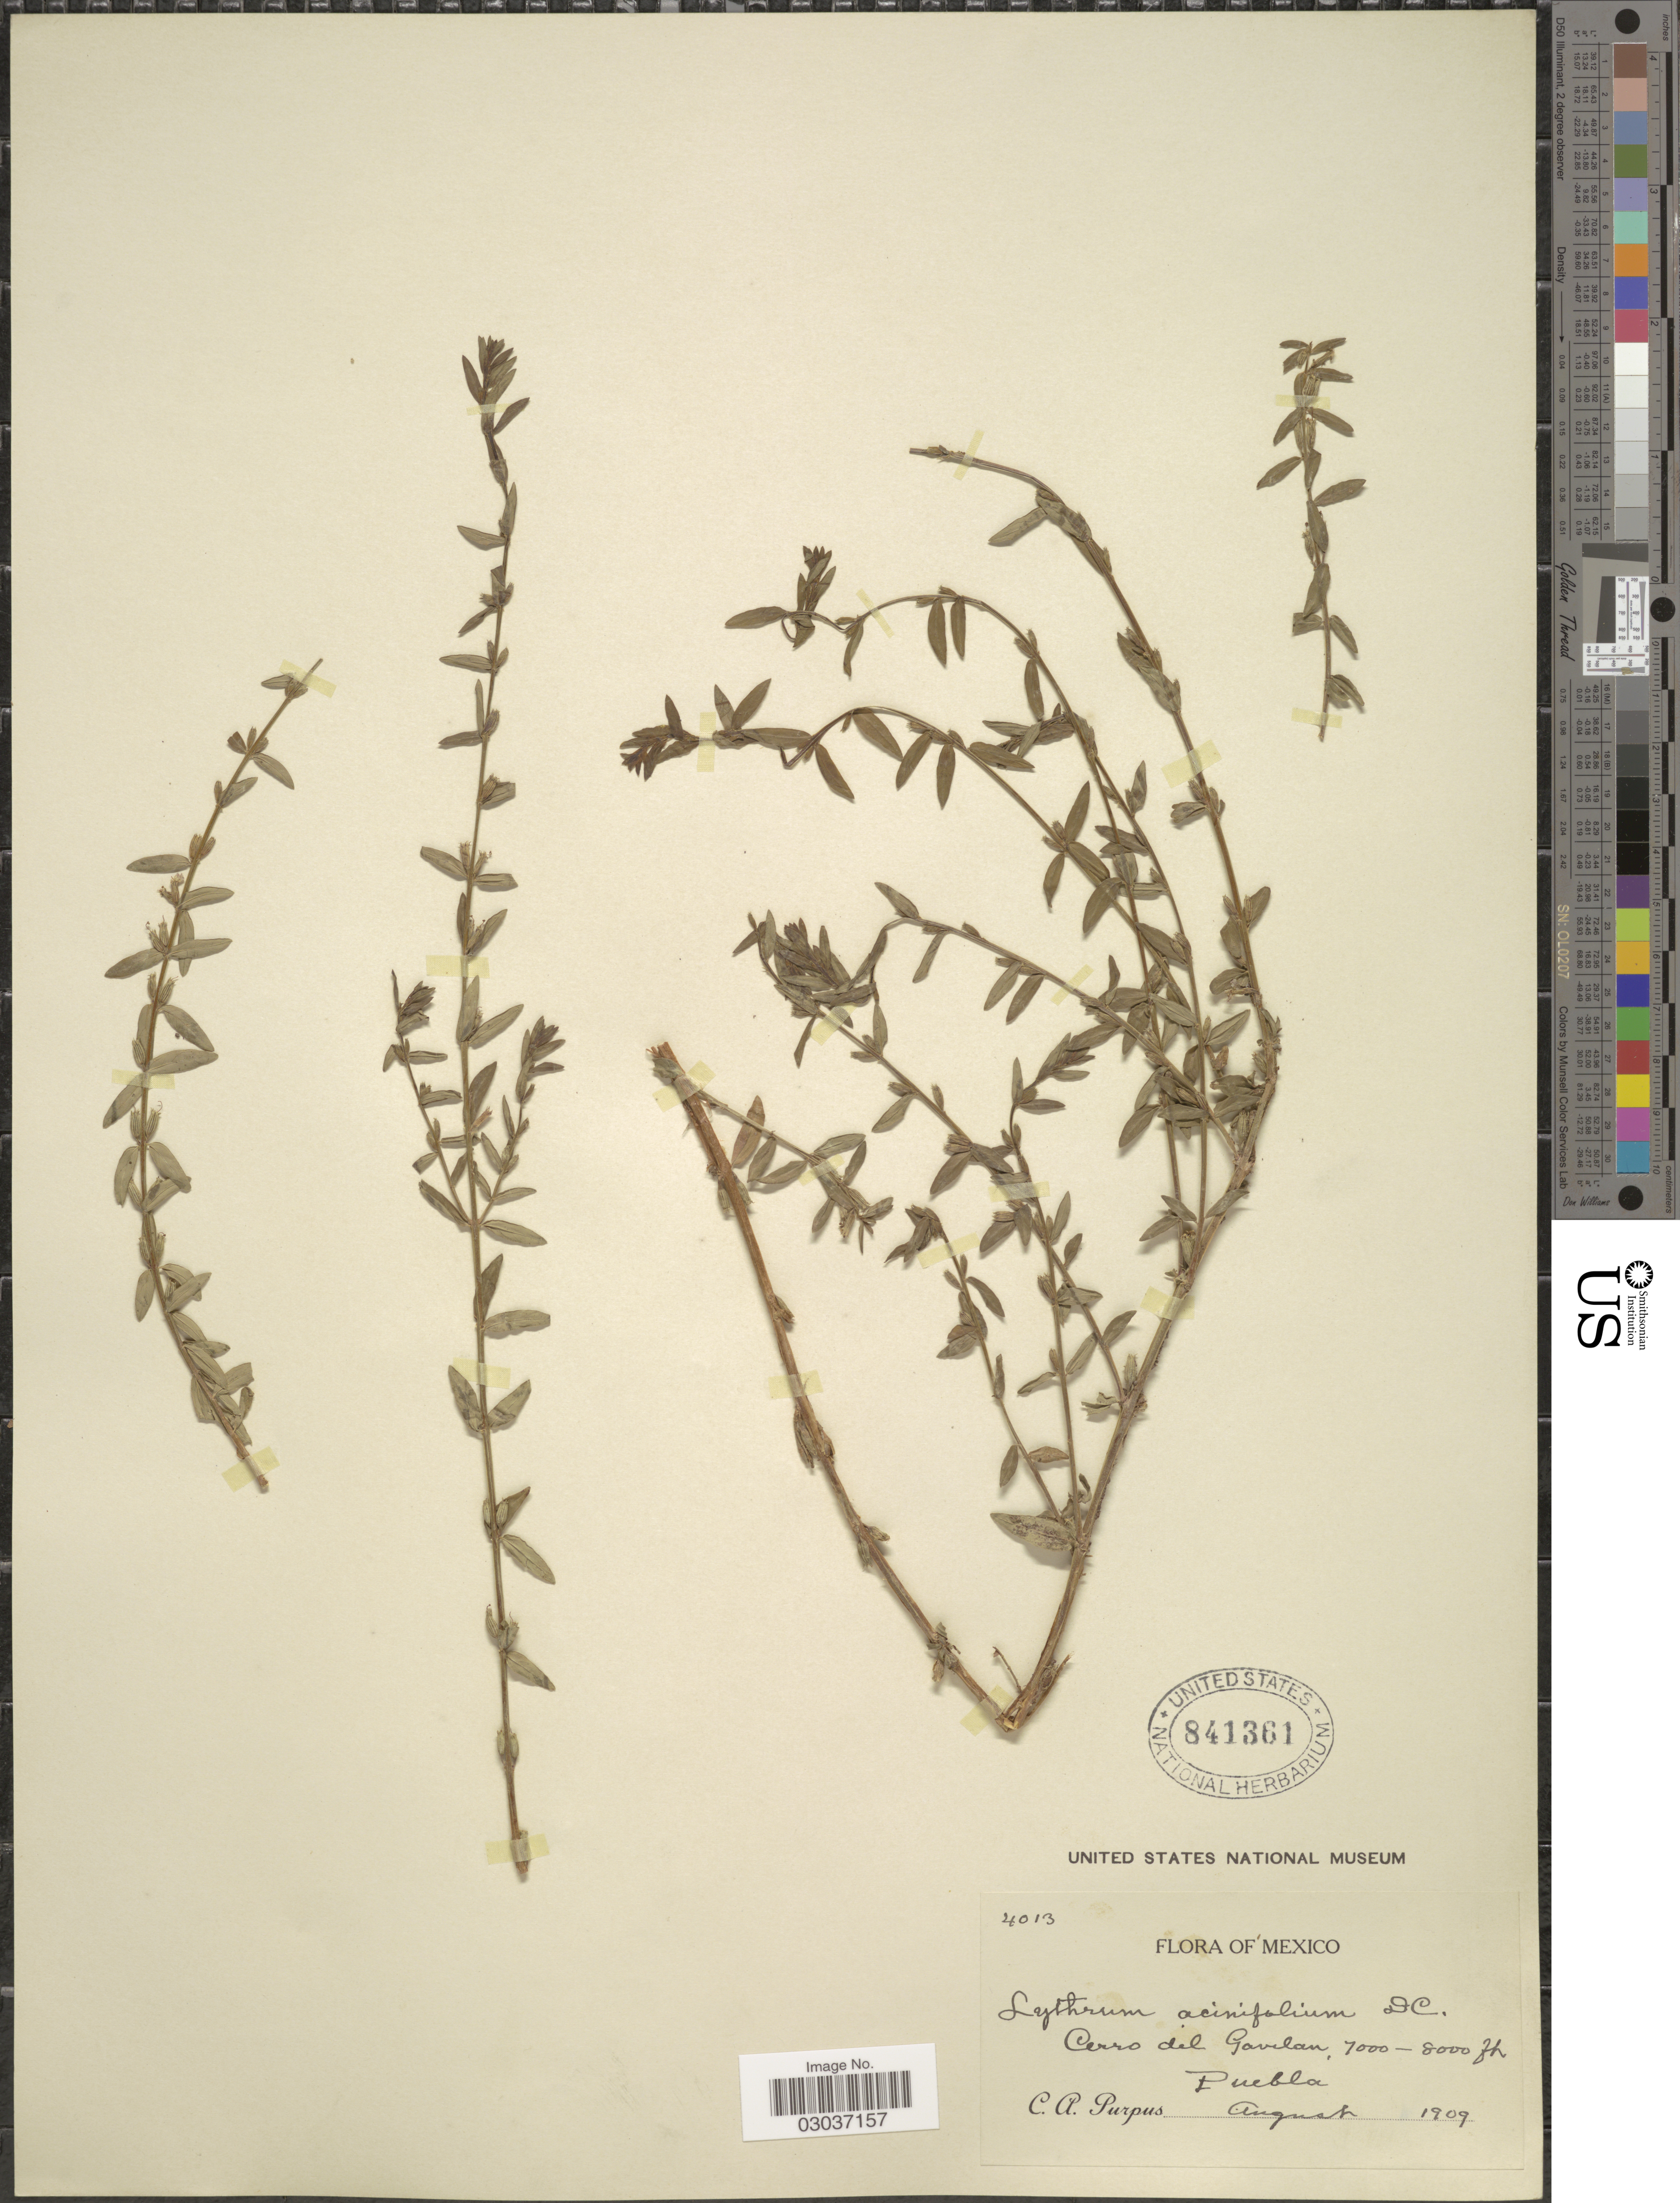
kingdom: Plantae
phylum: Tracheophyta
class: Magnoliopsida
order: Myrtales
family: Lythraceae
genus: Lythrum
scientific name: Lythrum acinifolium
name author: Sessé & Moc. ex Koehne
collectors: C. A. Purpus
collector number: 4013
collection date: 1909-08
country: Mexico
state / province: Puebla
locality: Cerro del Gavilan.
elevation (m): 2134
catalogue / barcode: US 841361